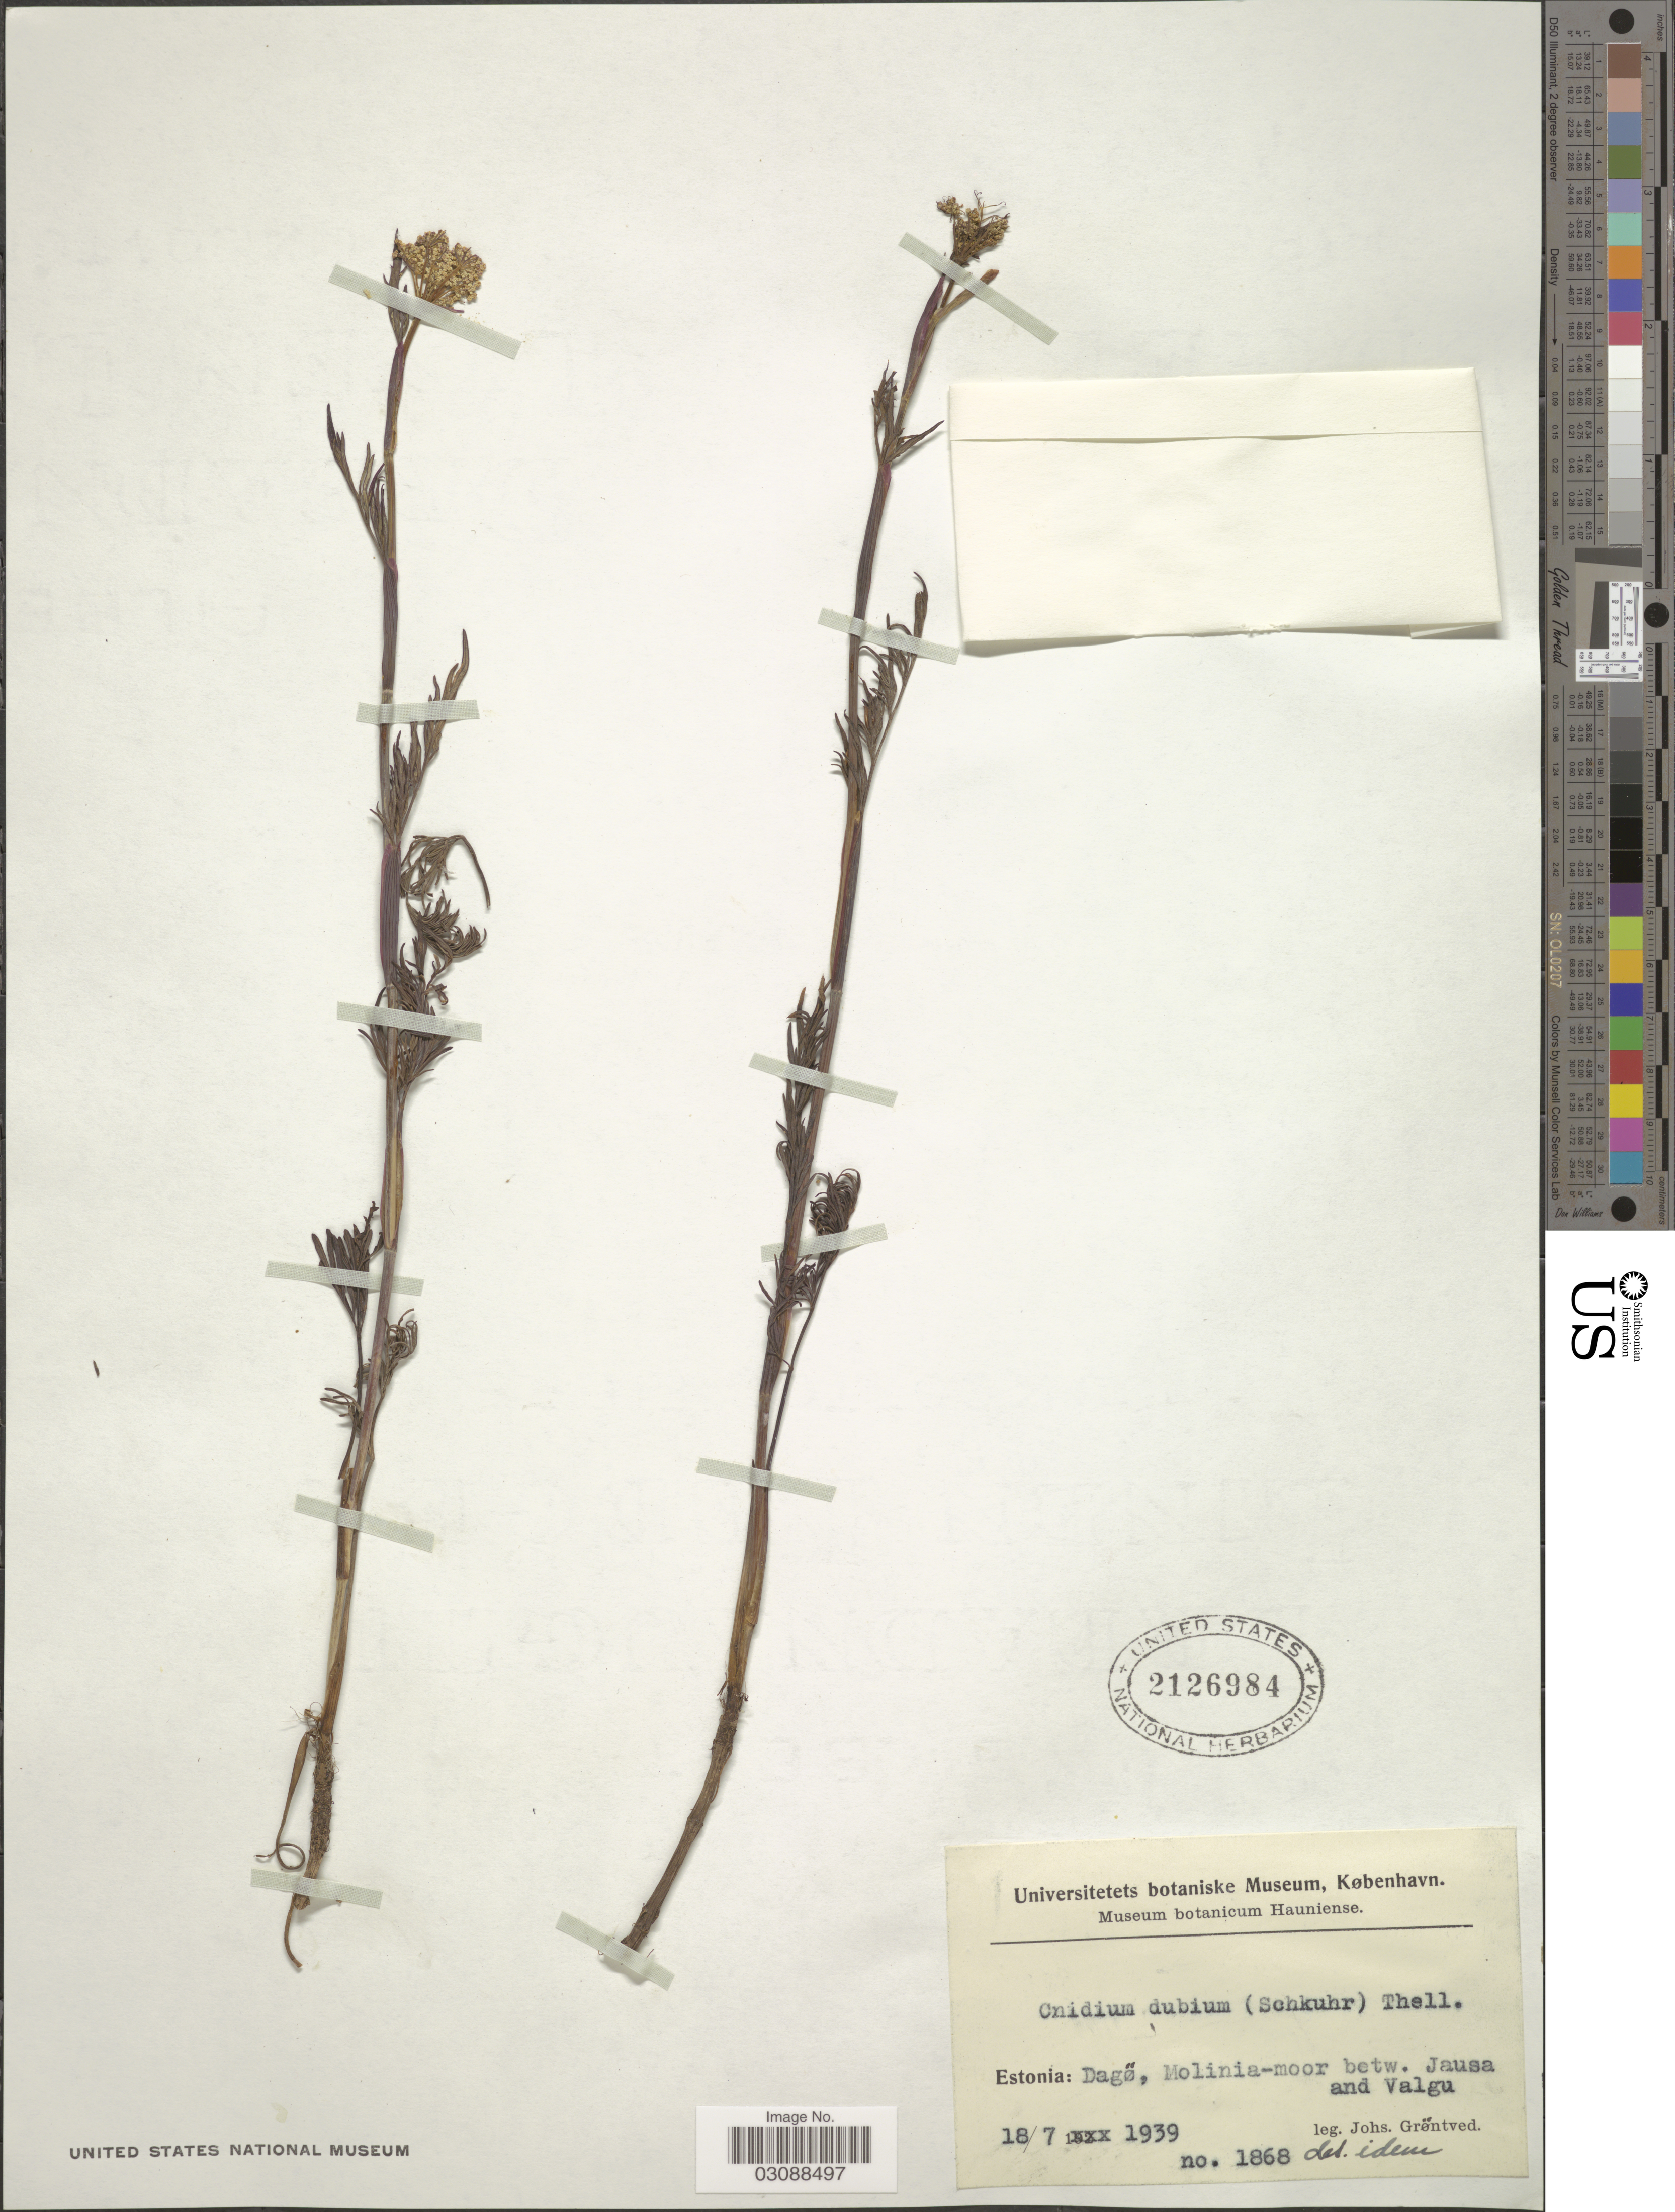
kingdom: Plantae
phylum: Tracheophyta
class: Magnoliopsida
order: Apiales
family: Apiaceae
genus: Cnidium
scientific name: Cnidium dubium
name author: Thell.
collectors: J. Grøntved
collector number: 1868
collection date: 1939-07-18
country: Estonia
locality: Dagø, Molinia-moor betw. Jausa and Valgu.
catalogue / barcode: US 2126984